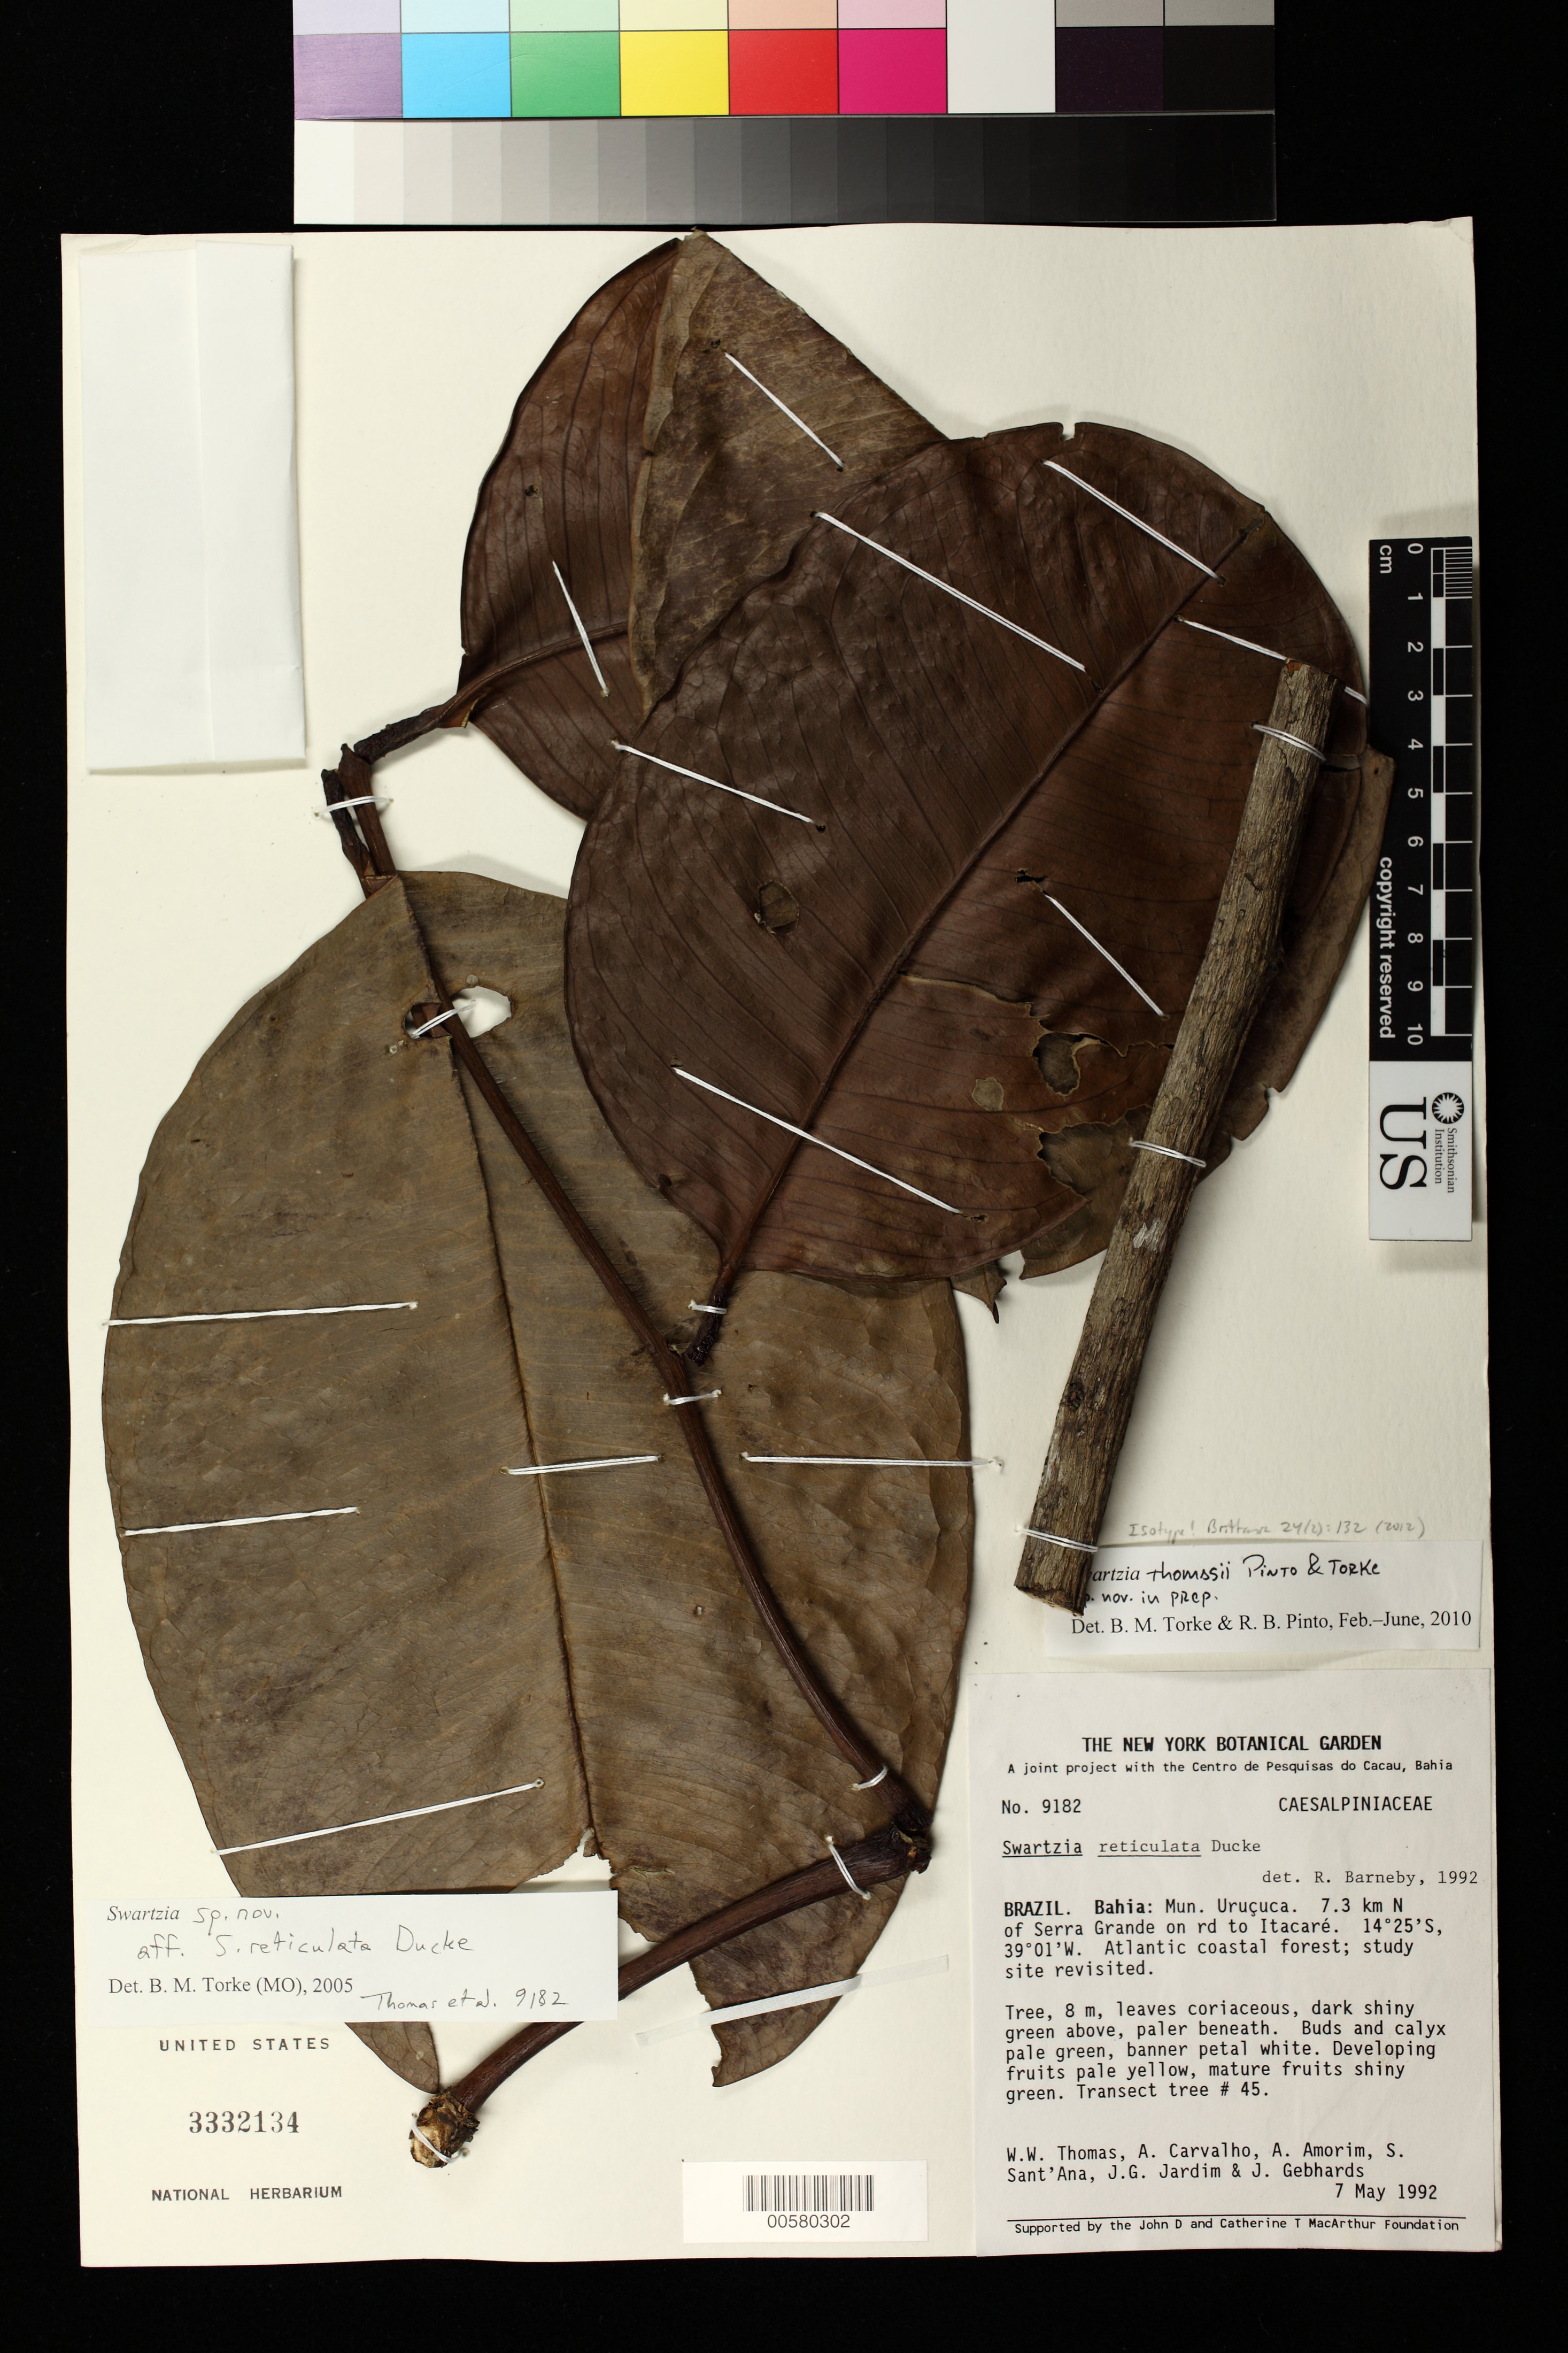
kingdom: Plantae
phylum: Tracheophyta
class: Magnoliopsida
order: Fabales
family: Fabaceae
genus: Swartzia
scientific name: Swartzia thomasii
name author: R. B. Pinto et al.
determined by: Torke, B. M.; Pinto, R. B.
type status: Isotype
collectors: W. W. Thomas, A. M. Carvalho, A. M. Amorim, S. C. Sant' Ana, J. Jardim & J. Gebhards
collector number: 9182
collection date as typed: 07 May 1992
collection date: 1992-05-07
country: Brazil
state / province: Bahia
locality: Bahia: Mun. Uruçuca. 7.3 km N of Serra Grande on rd to Itacaré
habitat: Atlantic coastal forest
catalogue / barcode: US 3332134